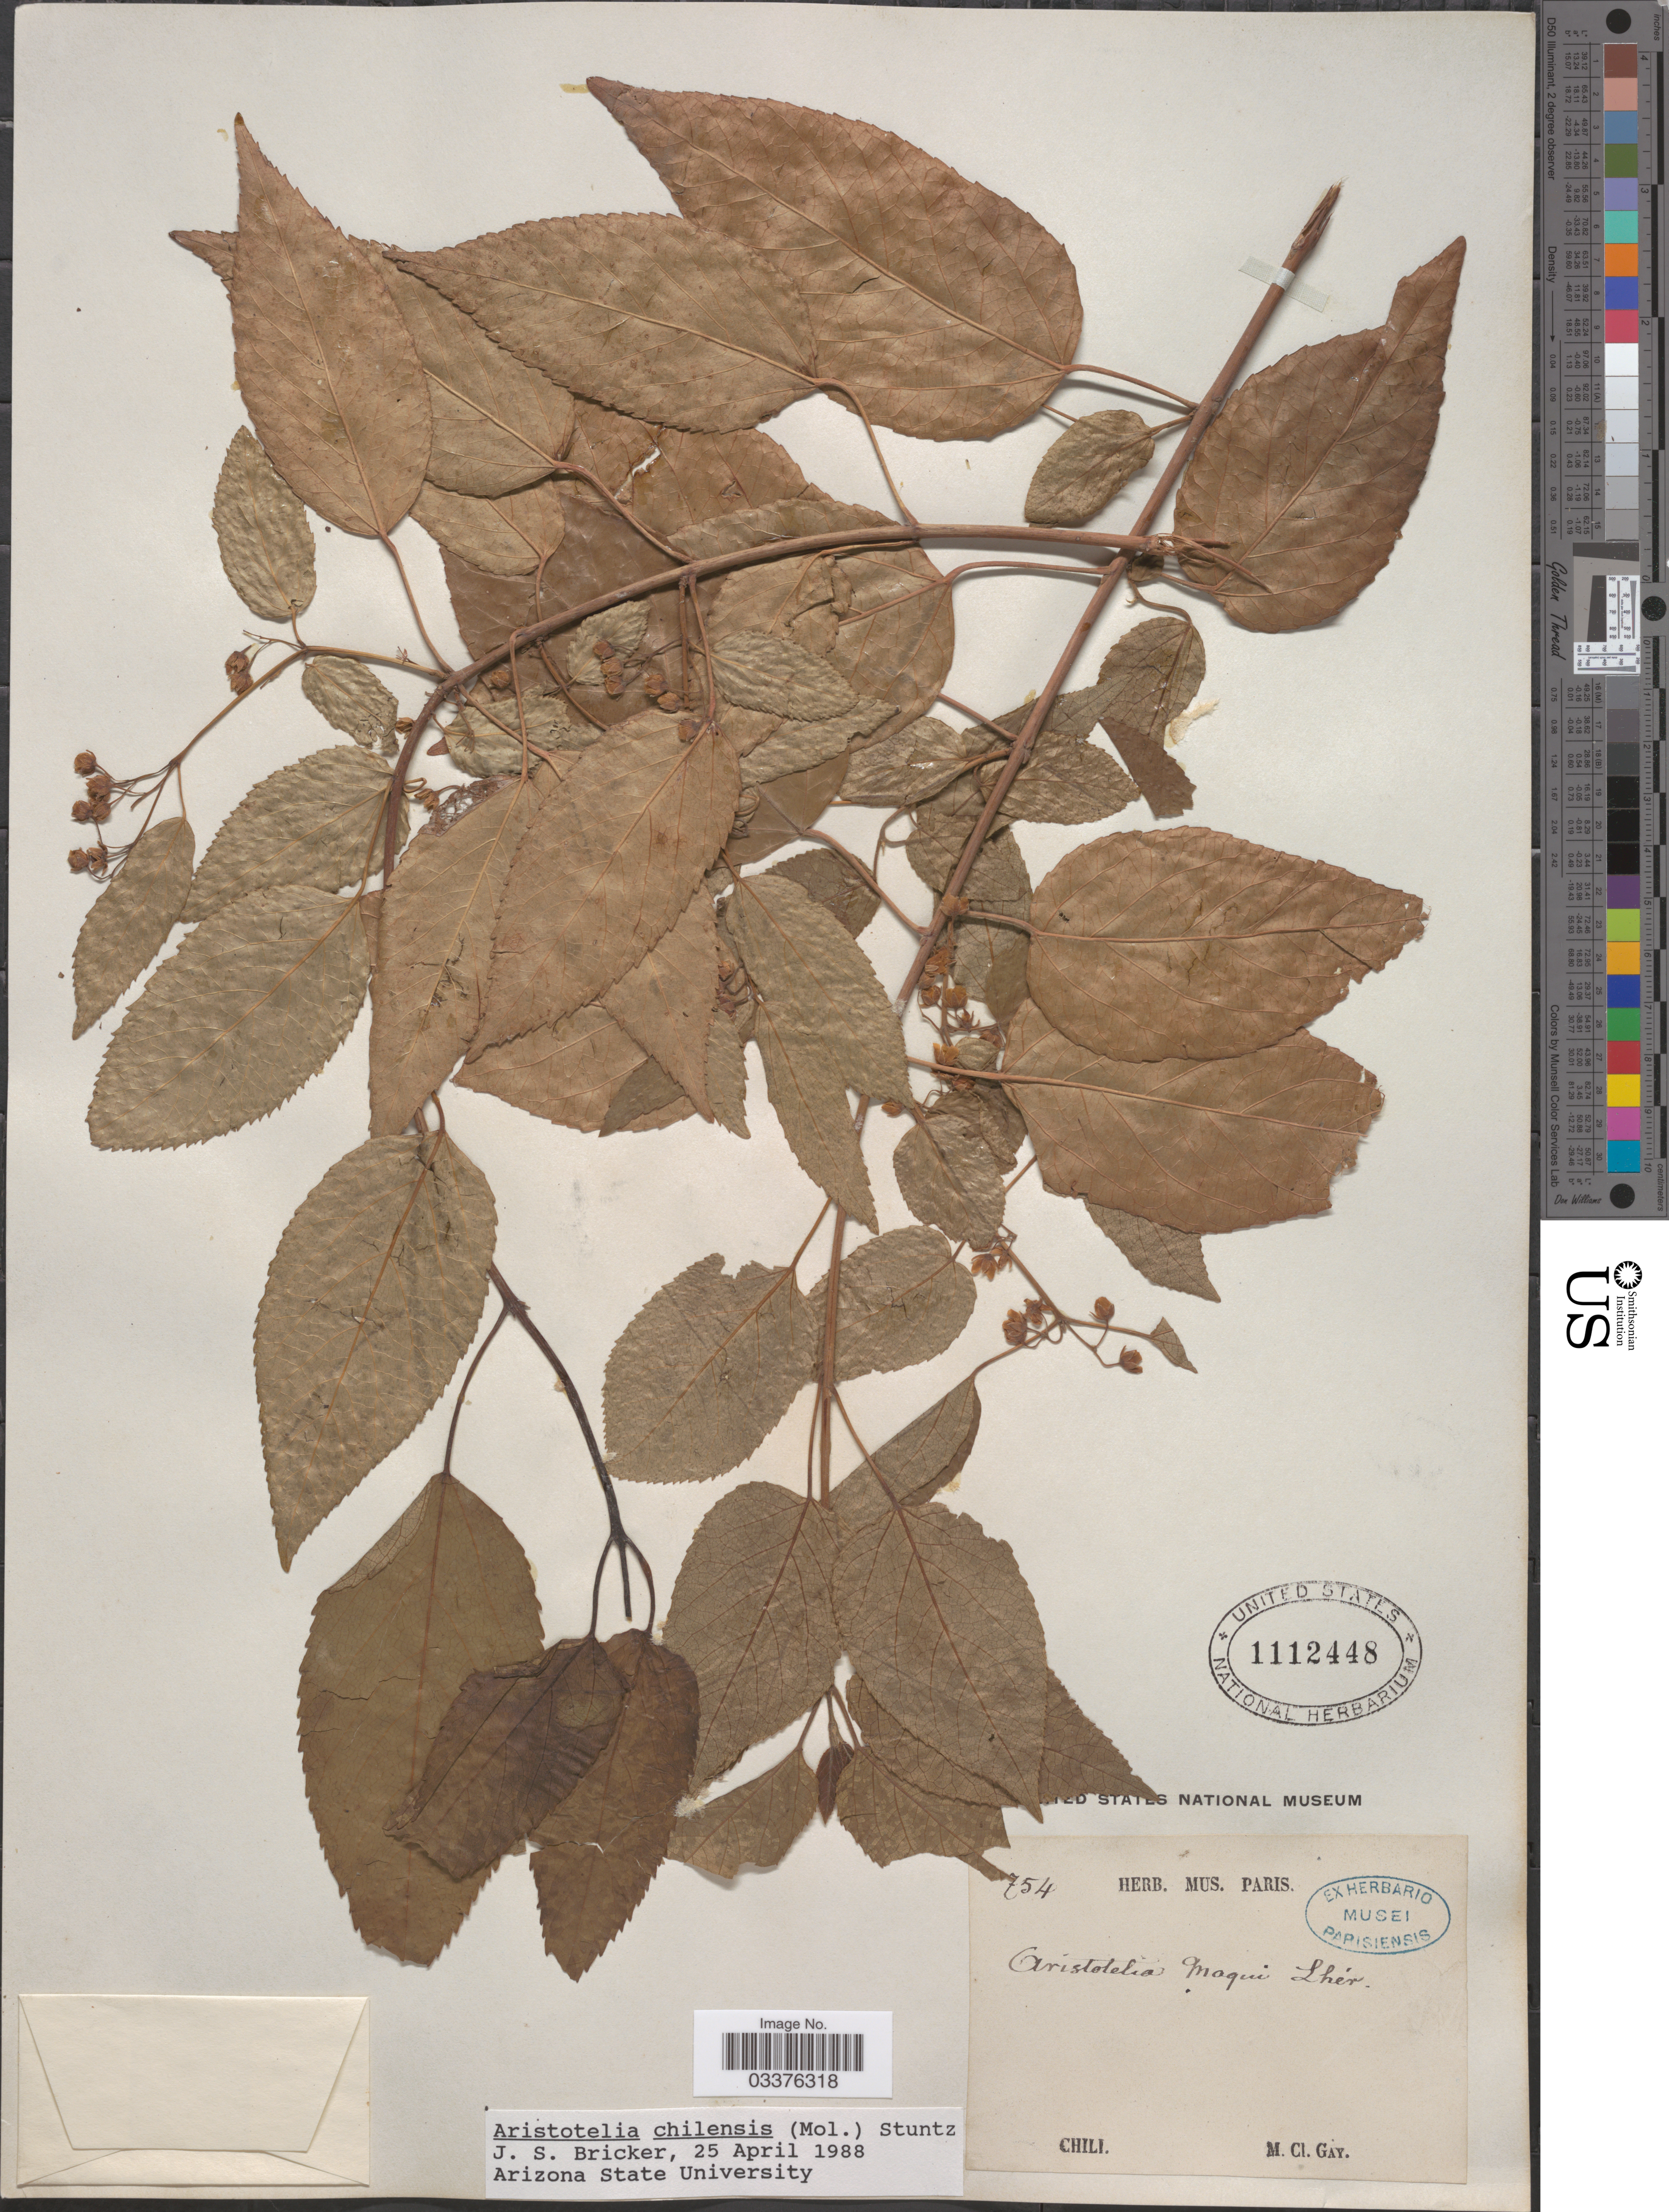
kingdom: Plantae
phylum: Tracheophyta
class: Magnoliopsida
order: Oxalidales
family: Elaeocarpaceae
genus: Aristotelia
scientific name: Aristotelia sp.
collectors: M. Gay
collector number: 754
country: Chile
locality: Chili.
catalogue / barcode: US 1112448